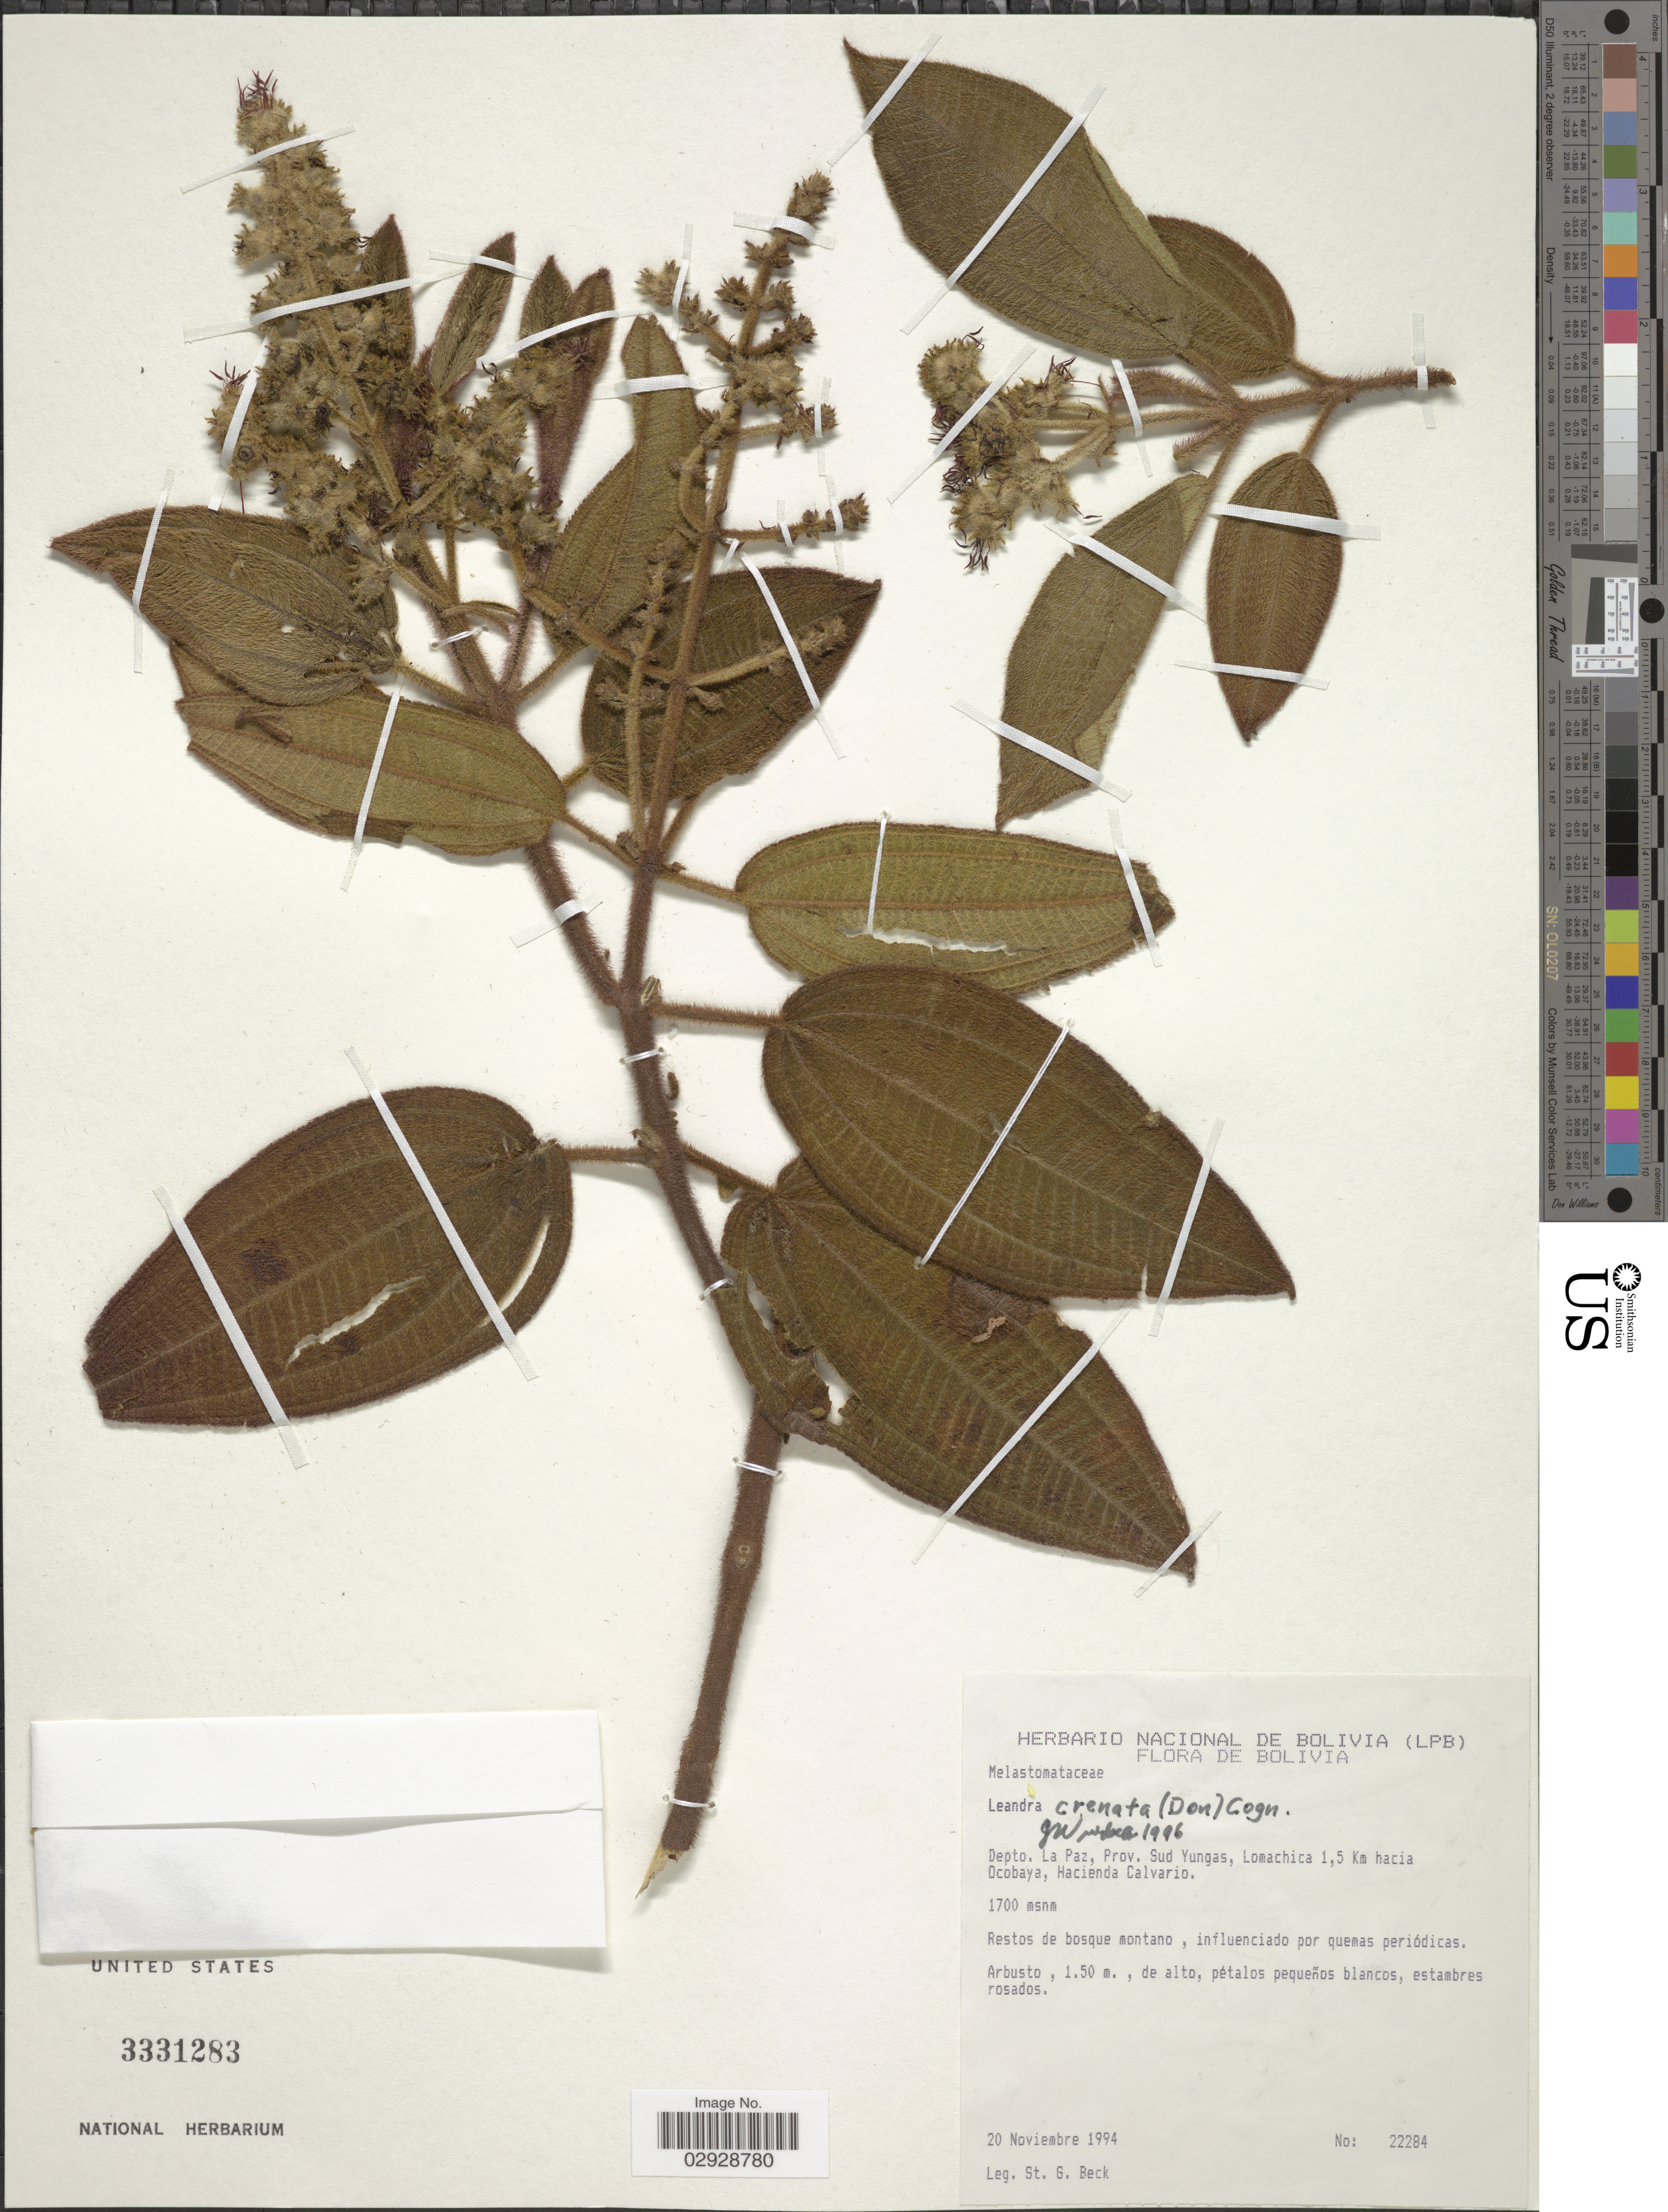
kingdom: Plantae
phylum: Tracheophyta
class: Magnoliopsida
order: Myrtales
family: Melastomataceae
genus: Leandra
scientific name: Leandra crenata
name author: (D. Don) Cogn.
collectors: S. G. Beck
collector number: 22284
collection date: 1994-11-20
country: Bolivia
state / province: La Paz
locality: Depto. La Paz, Prov. Sud Yungas, Lomachica, 1.5 Km hacia Ocobaya, Hacienda Calvario.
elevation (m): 1700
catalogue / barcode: US 3331283